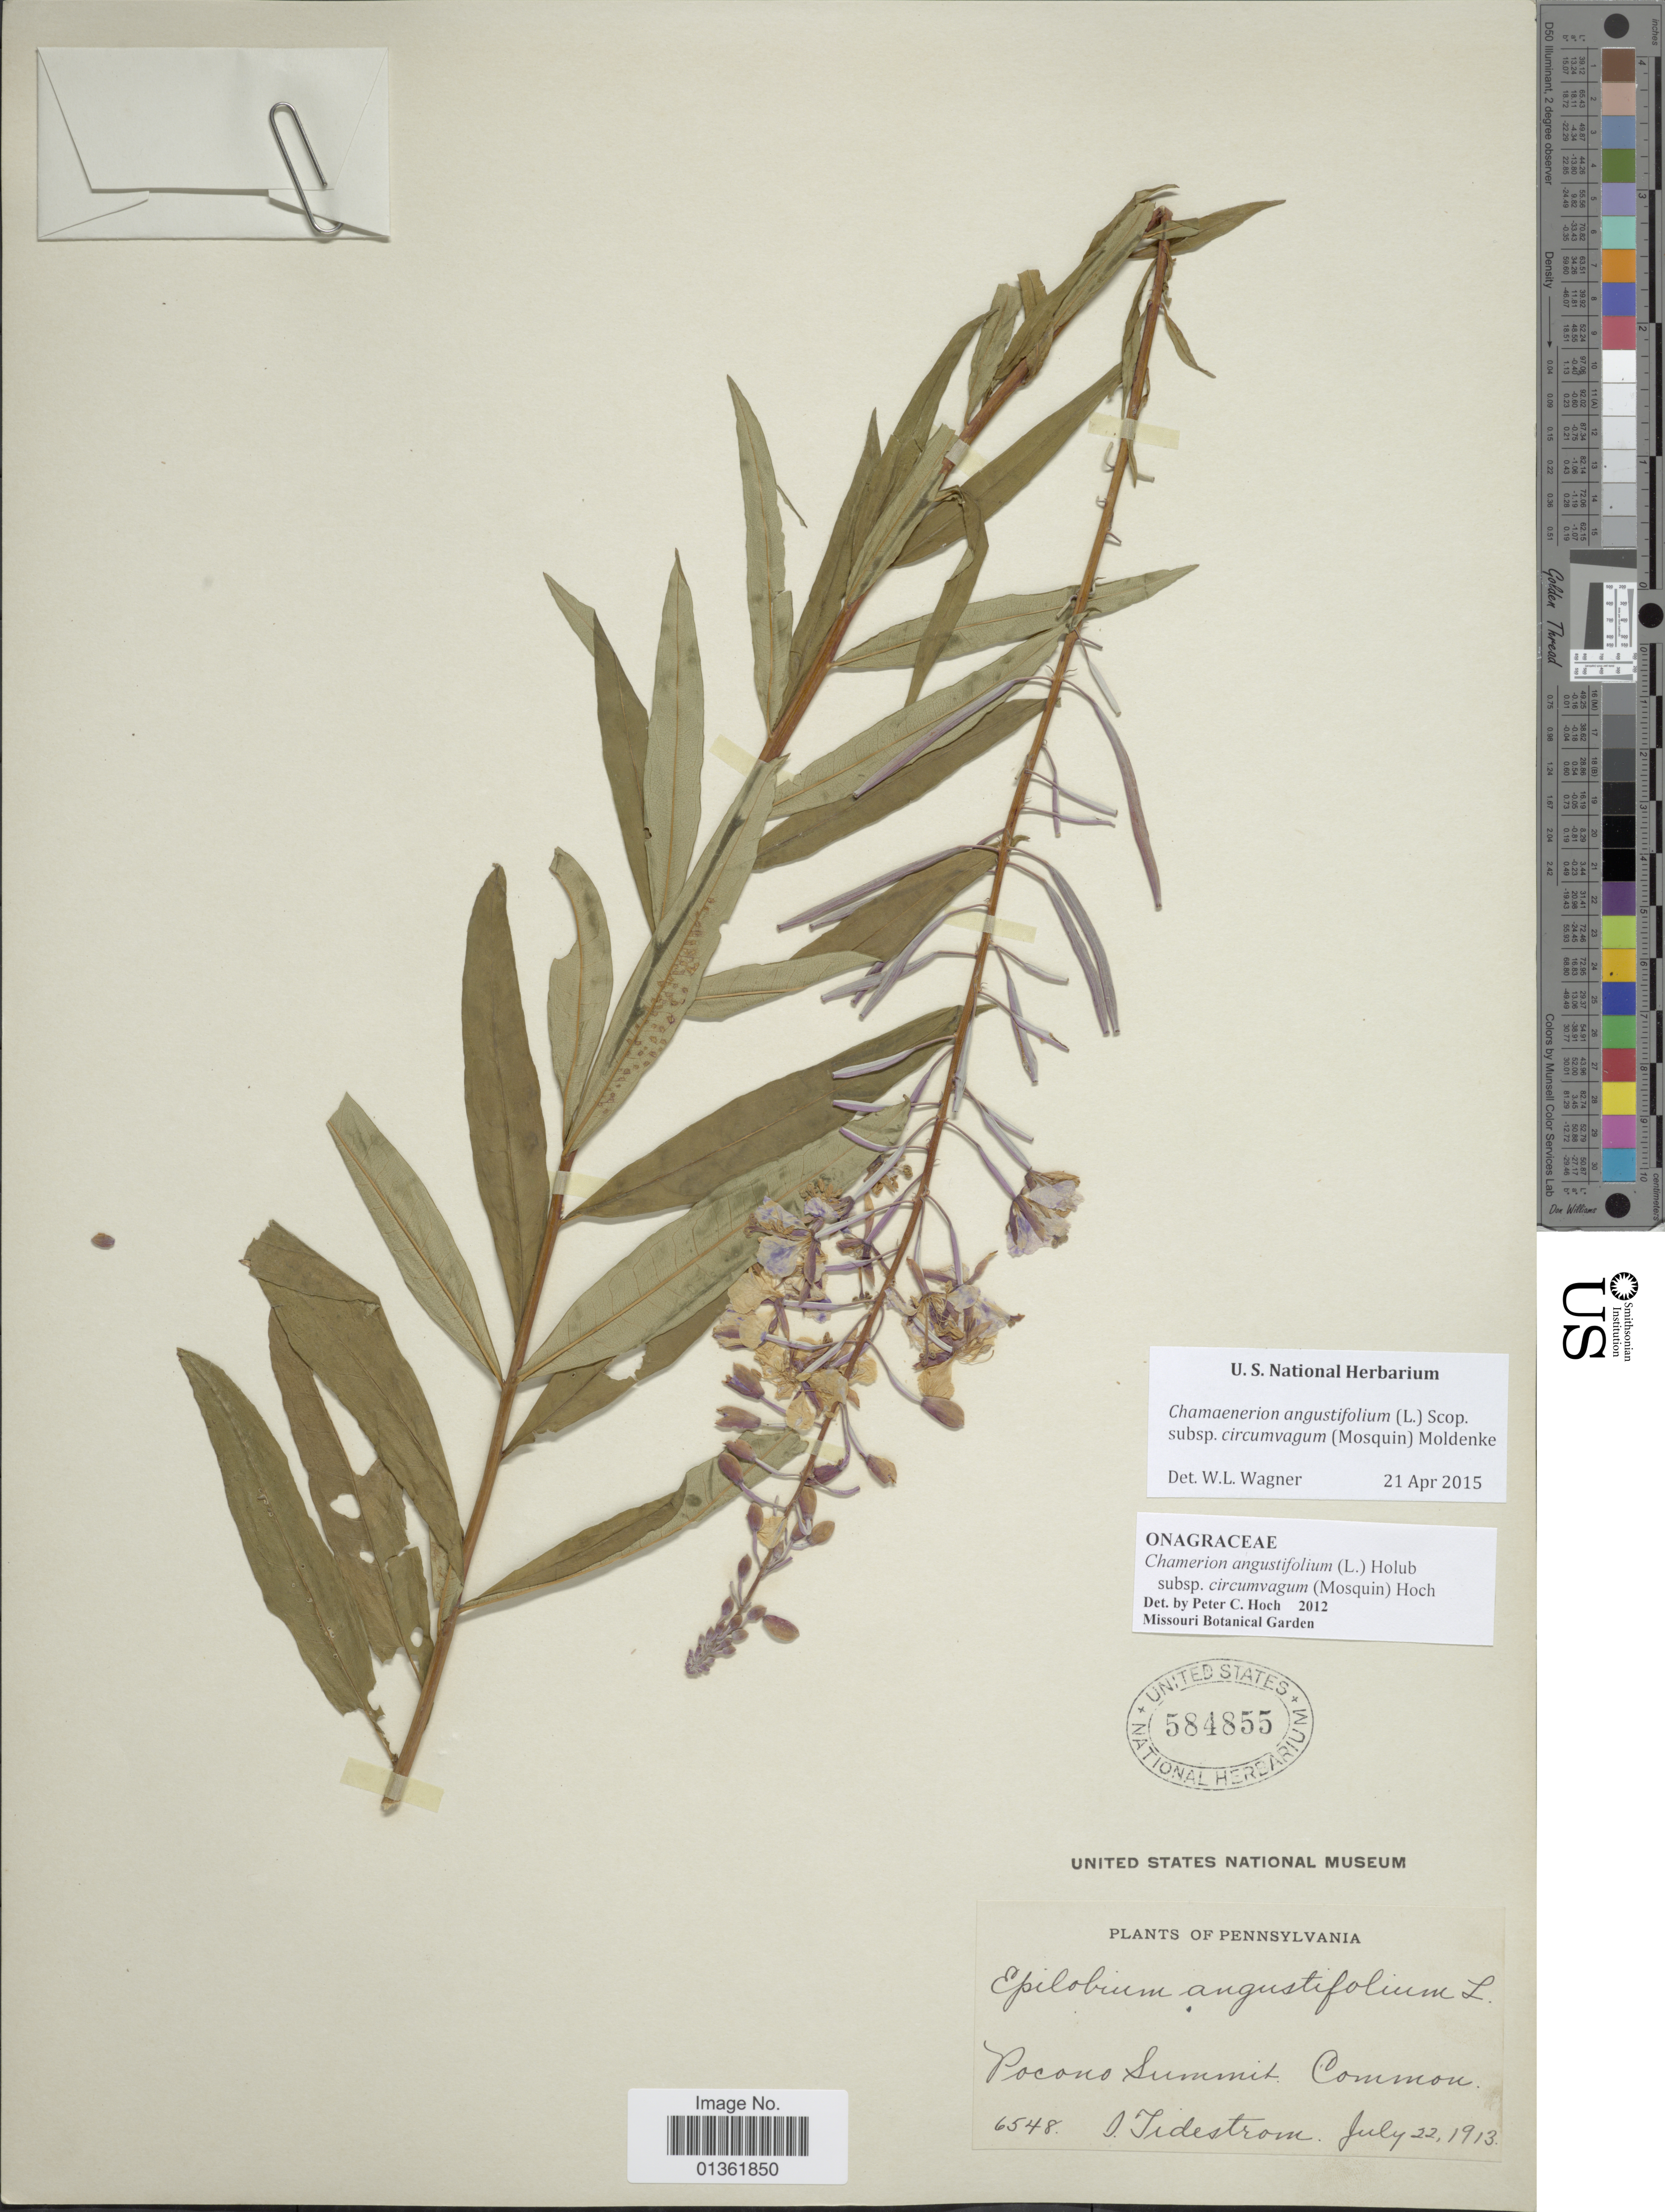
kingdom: Plantae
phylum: Tracheophyta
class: Magnoliopsida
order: Myrtales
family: Onagraceae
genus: Chamaenerion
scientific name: Chamaenerion angustifolium subsp. circumvagum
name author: (Mosquin) Moldenke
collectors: I. F. Tidestrom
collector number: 6548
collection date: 1913-07-22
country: United States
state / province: Pennsylvania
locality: Pocono Summit.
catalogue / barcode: US 584855